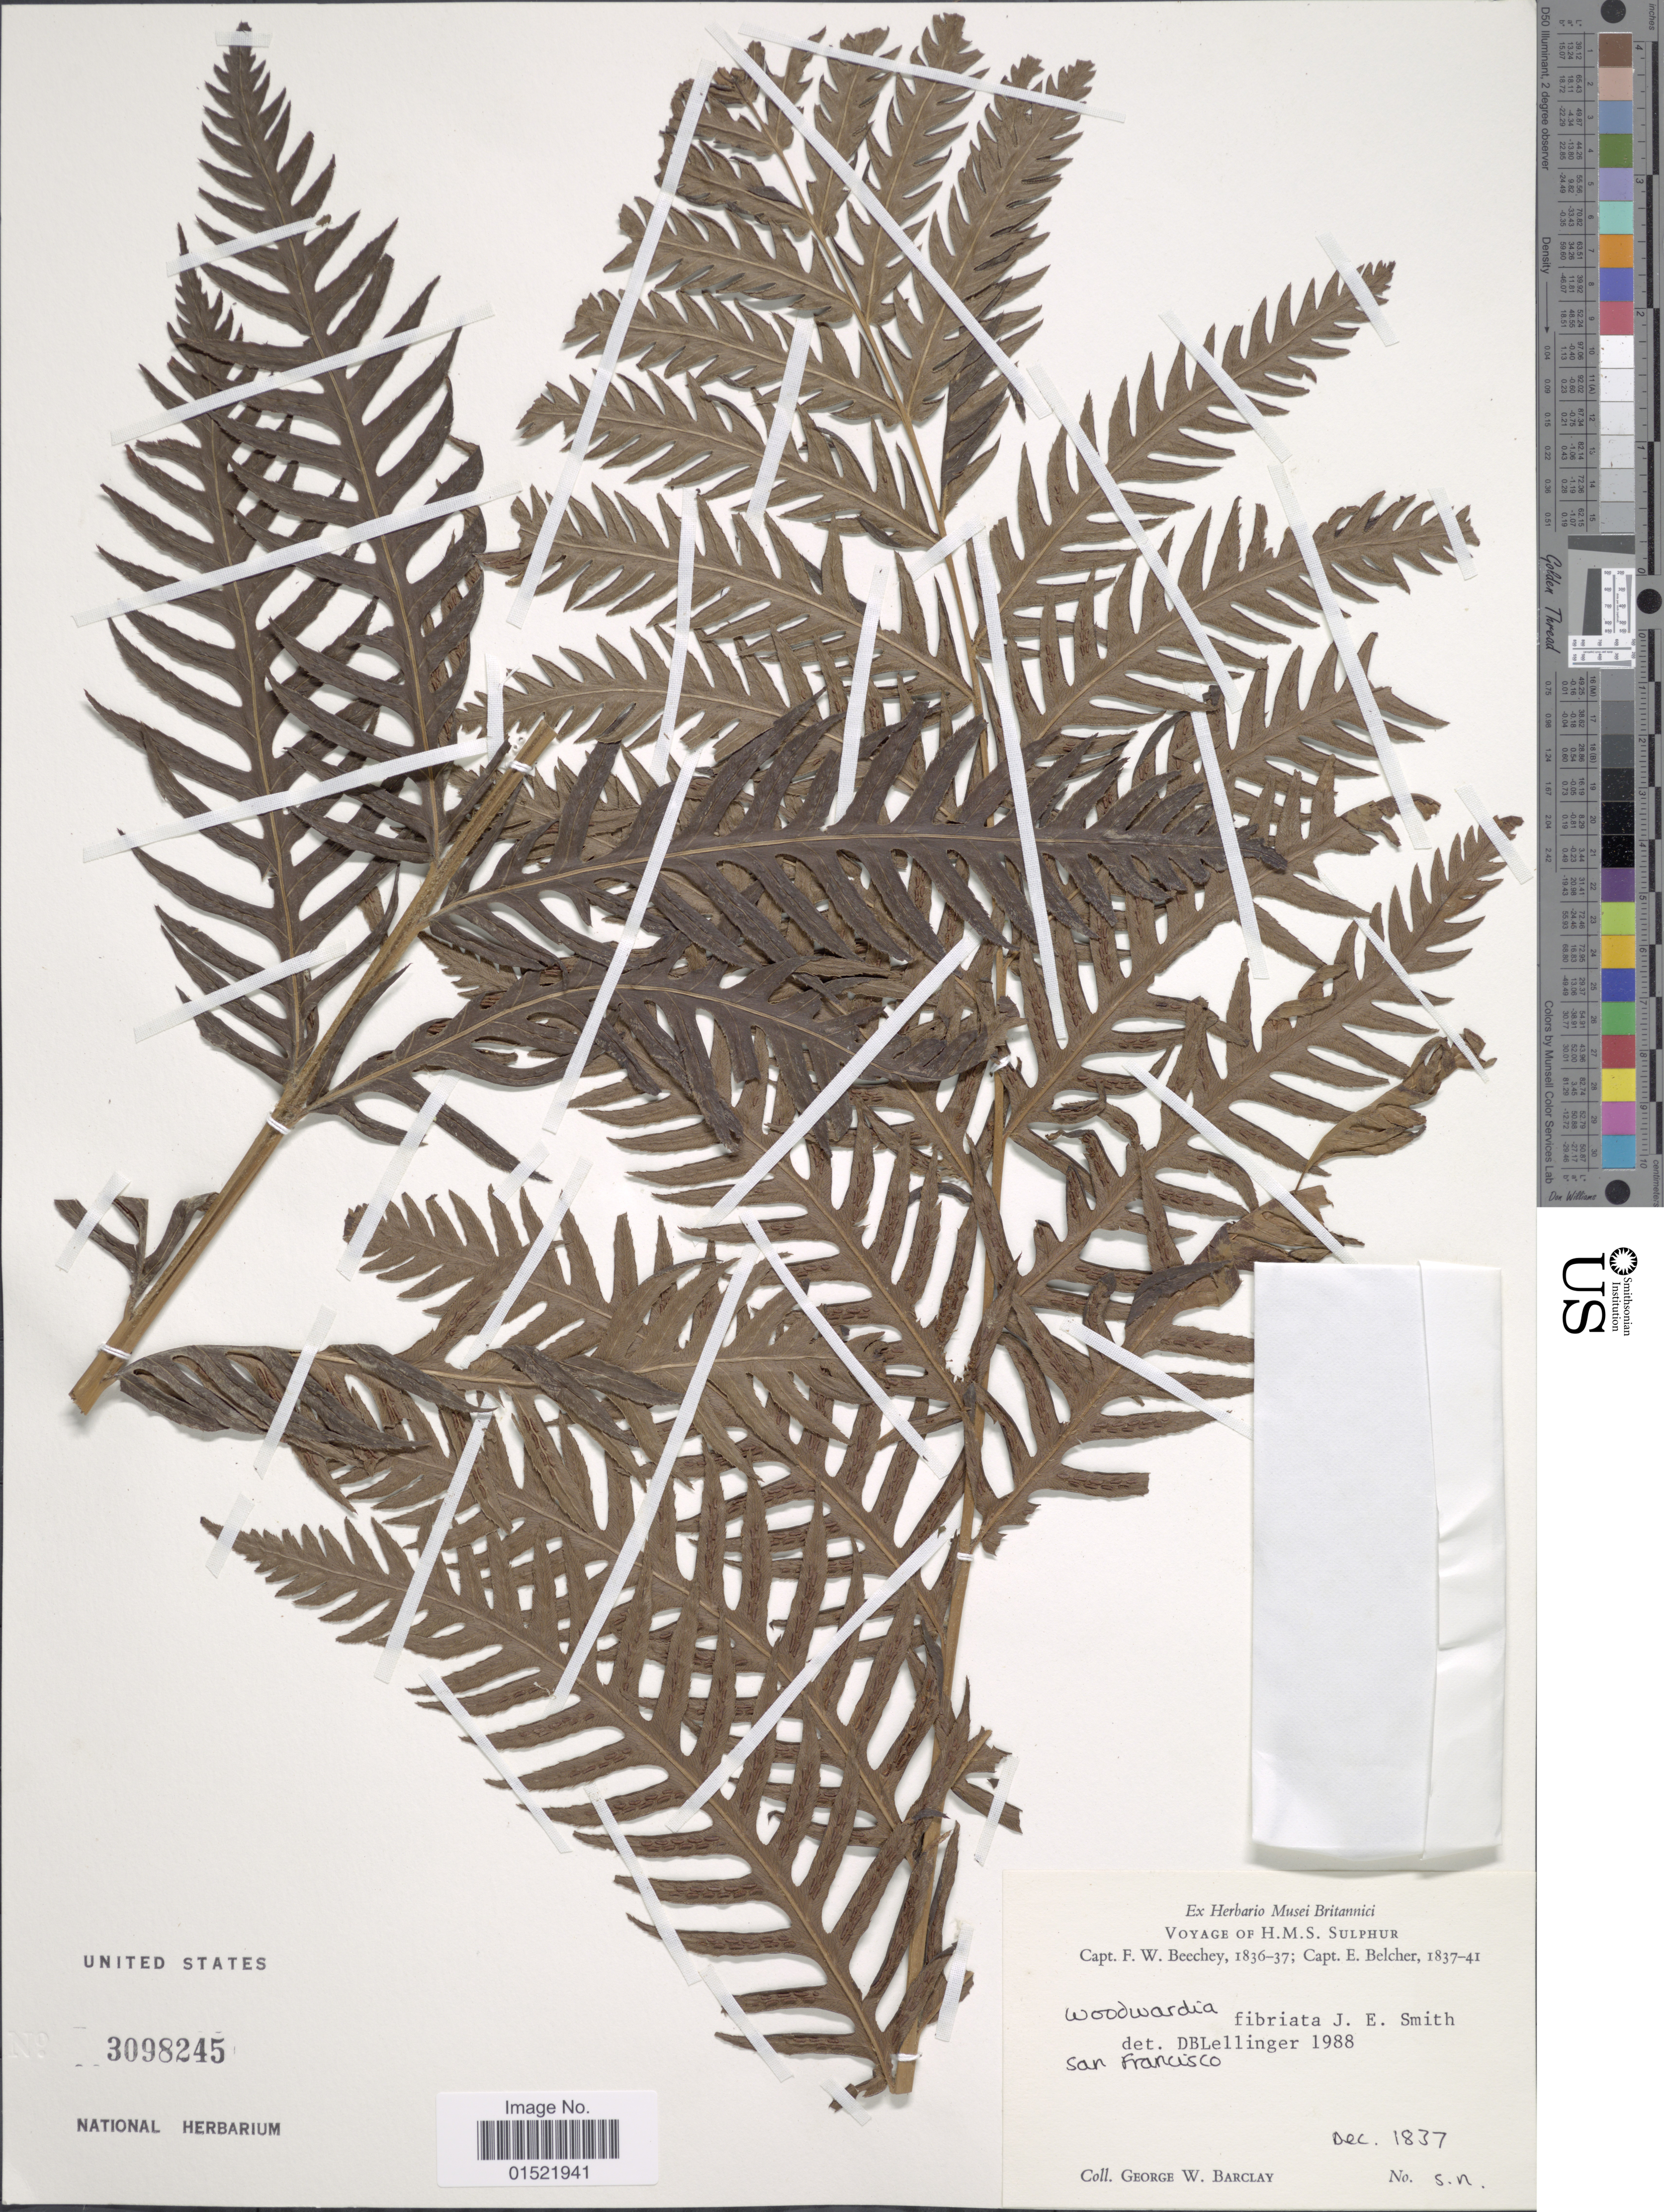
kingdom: Plantae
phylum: Tracheophyta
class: Polypodiopsida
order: Polypodiales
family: Blechnaceae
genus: Woodwardia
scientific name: Woodwardia fimbriata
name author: Sm.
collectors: G. W. Barclay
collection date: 1837-12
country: United States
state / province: California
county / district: San Francisco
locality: San Francisco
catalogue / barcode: US 3098245